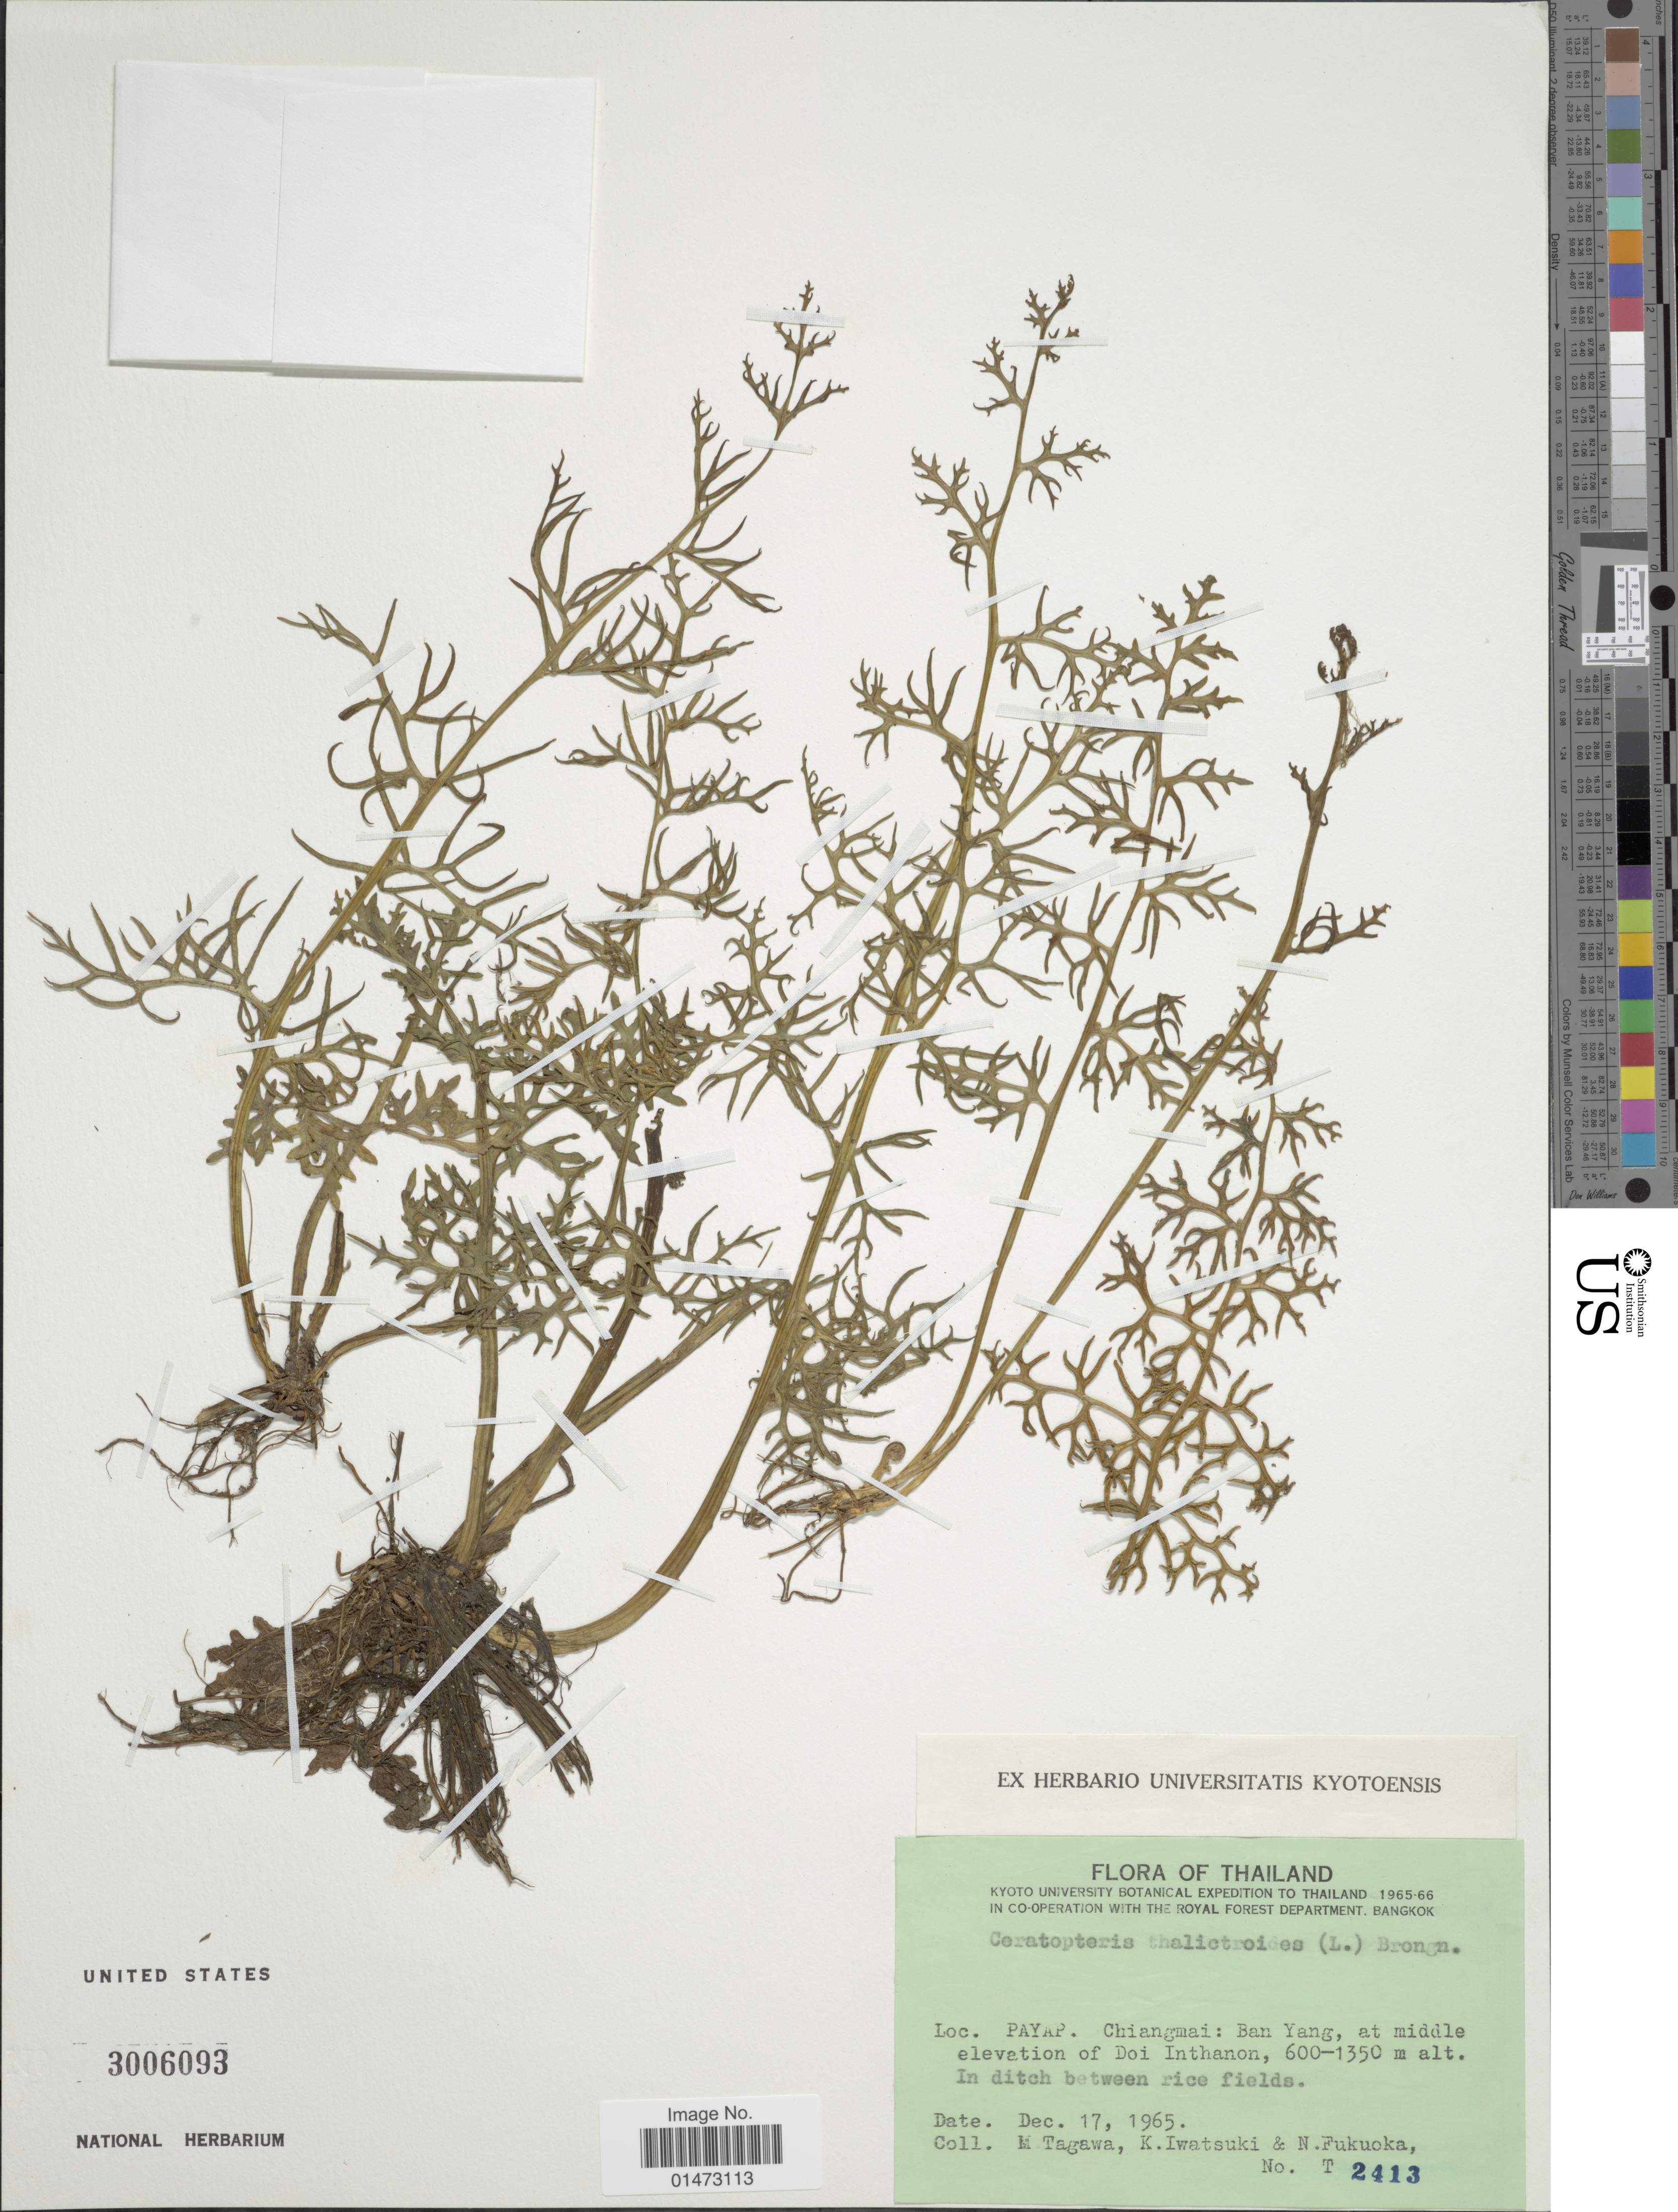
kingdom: Plantae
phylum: Tracheophyta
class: Polypodiopsida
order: Polypodiales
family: Pteridaceae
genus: Ceratopteris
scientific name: Ceratopteris thalictroides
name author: (L.) Brongn.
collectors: M. Tagawa, K. Iwatsuki & N. Fukuoka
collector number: T 2413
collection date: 1965-12-17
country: Thailand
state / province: Chiang Mai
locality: Payap. Ban Yang, at middle elevation of Doi Inthanon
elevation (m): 600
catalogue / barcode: US 3006093